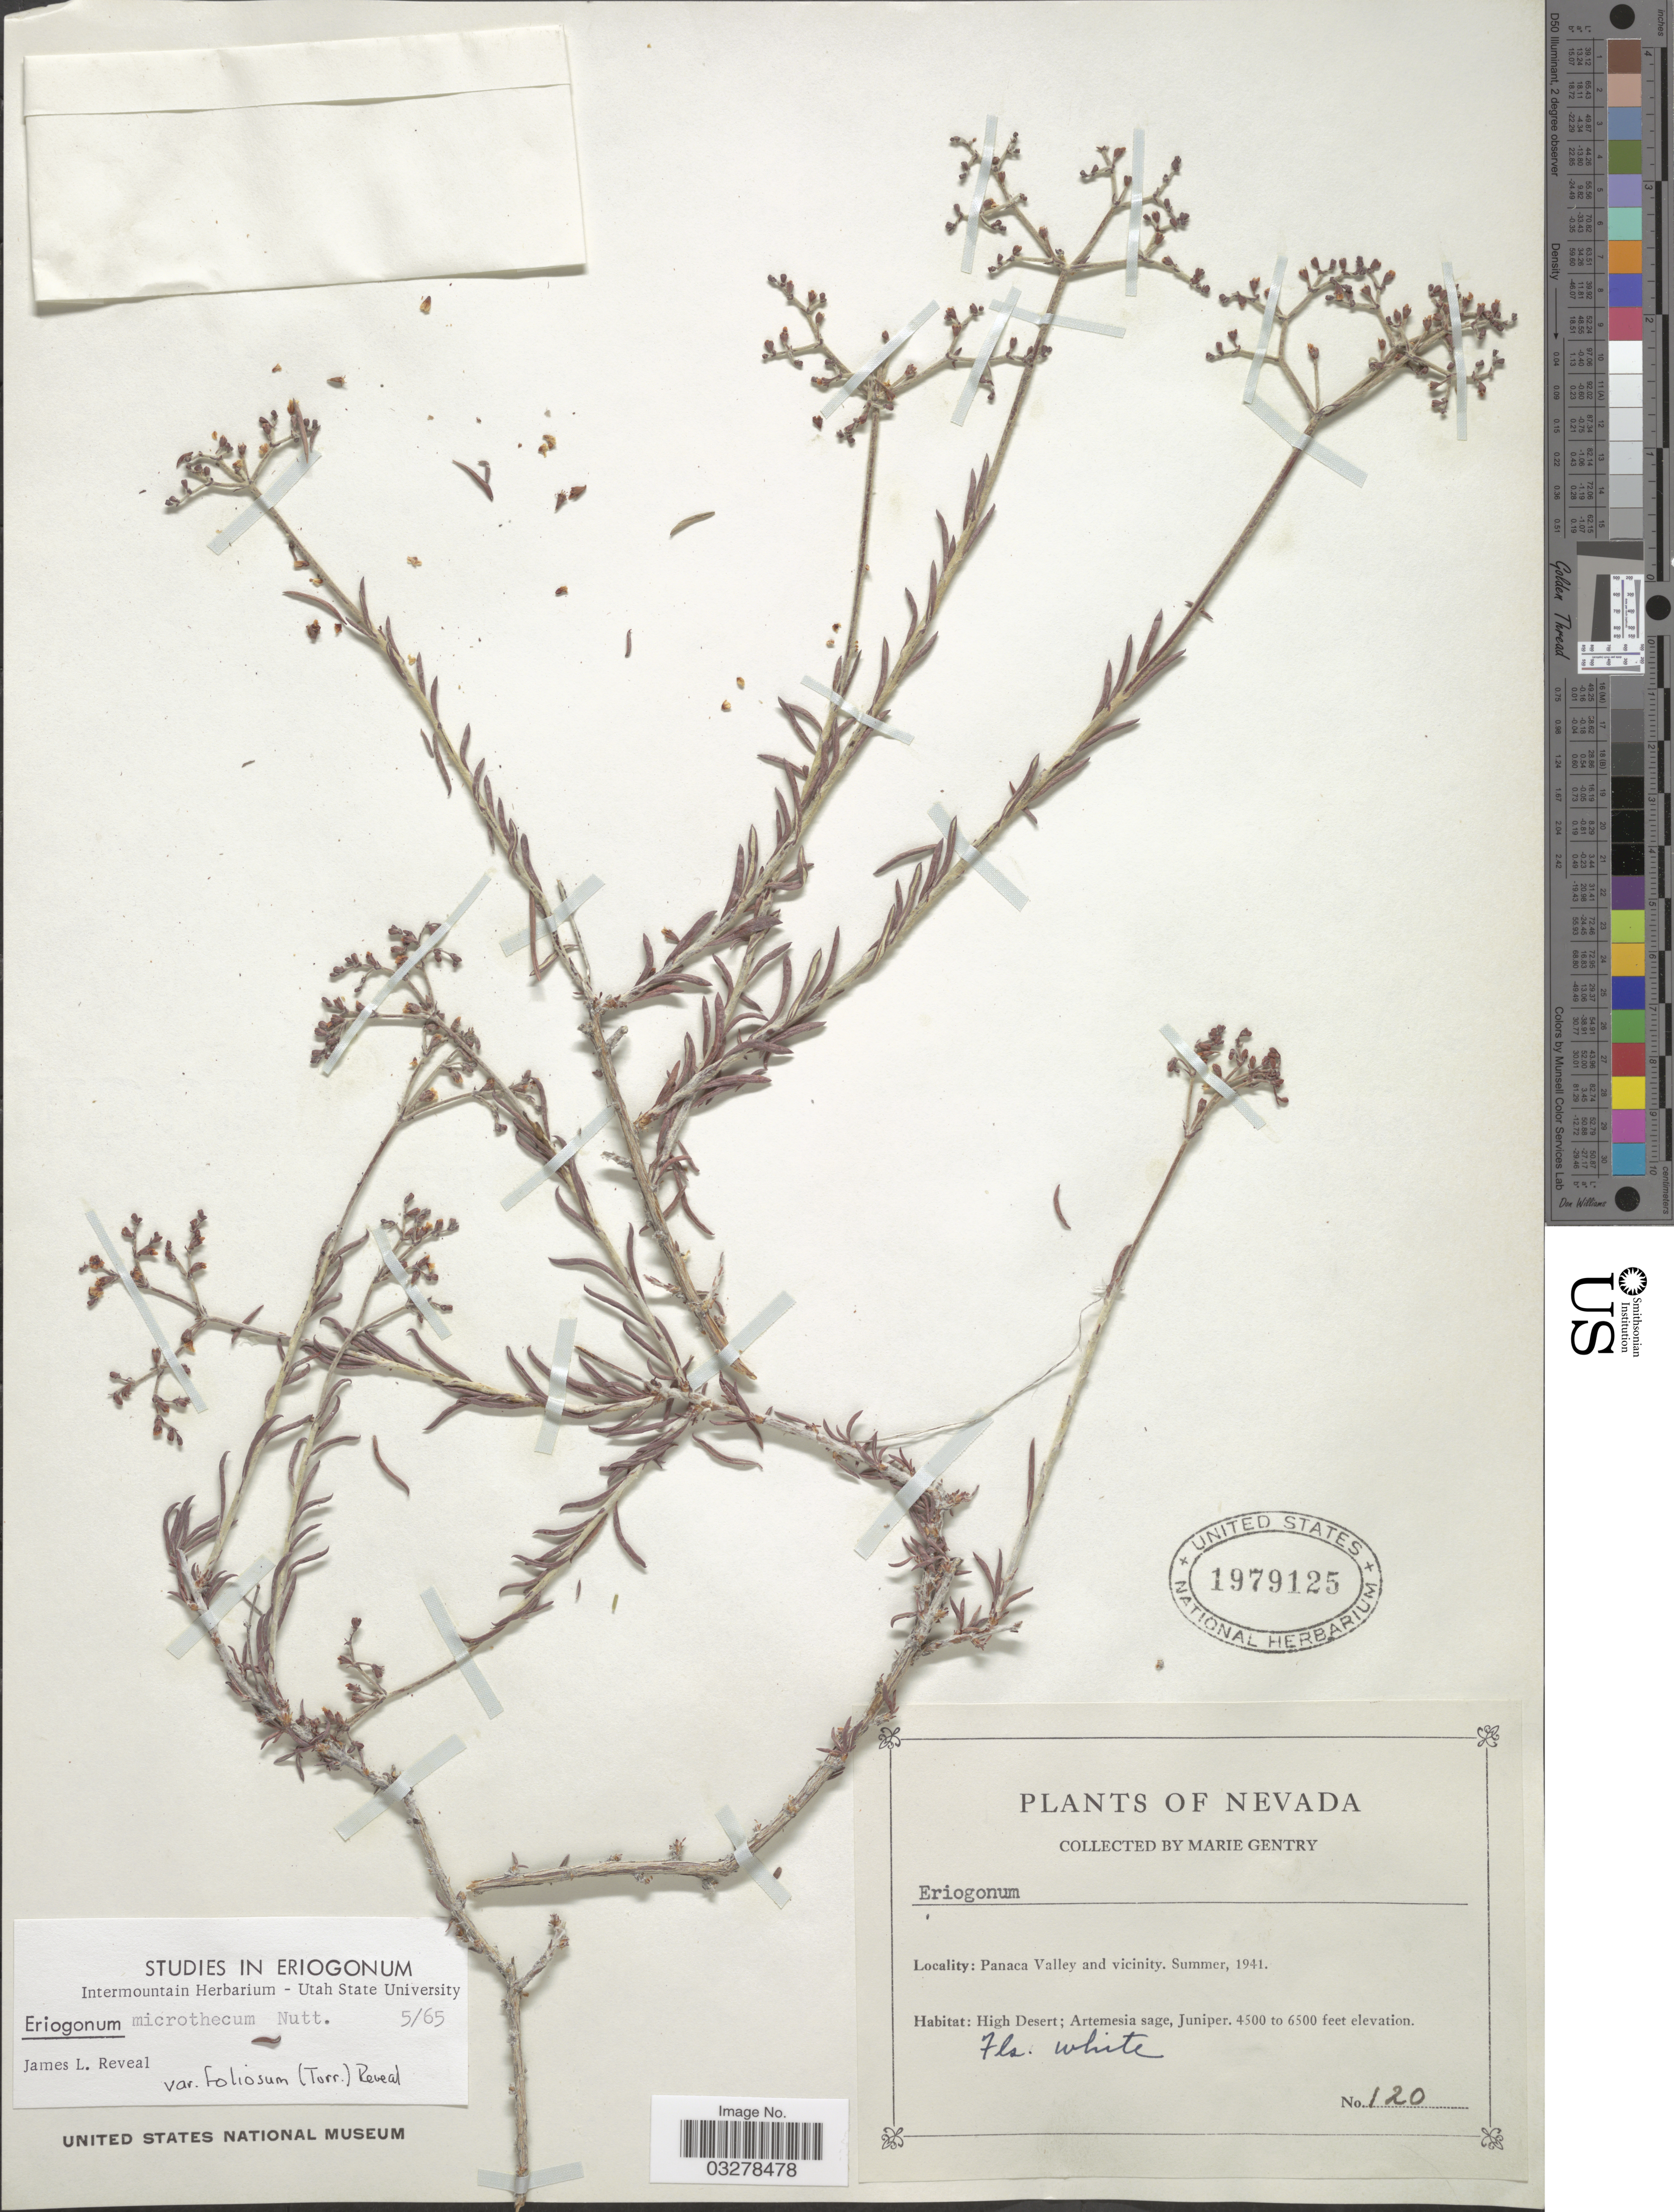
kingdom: Plantae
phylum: Tracheophyta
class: Magnoliopsida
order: Caryophyllales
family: Polygonaceae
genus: Eriogonum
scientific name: Eriogonum microtheca var. foliosum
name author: (Torr. & A. Gray) Reveal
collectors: M. Gentry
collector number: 120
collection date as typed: Summer, 1941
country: United States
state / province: Nevada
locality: Panaca Valley and vicinity.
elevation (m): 1372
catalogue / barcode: US 1979125